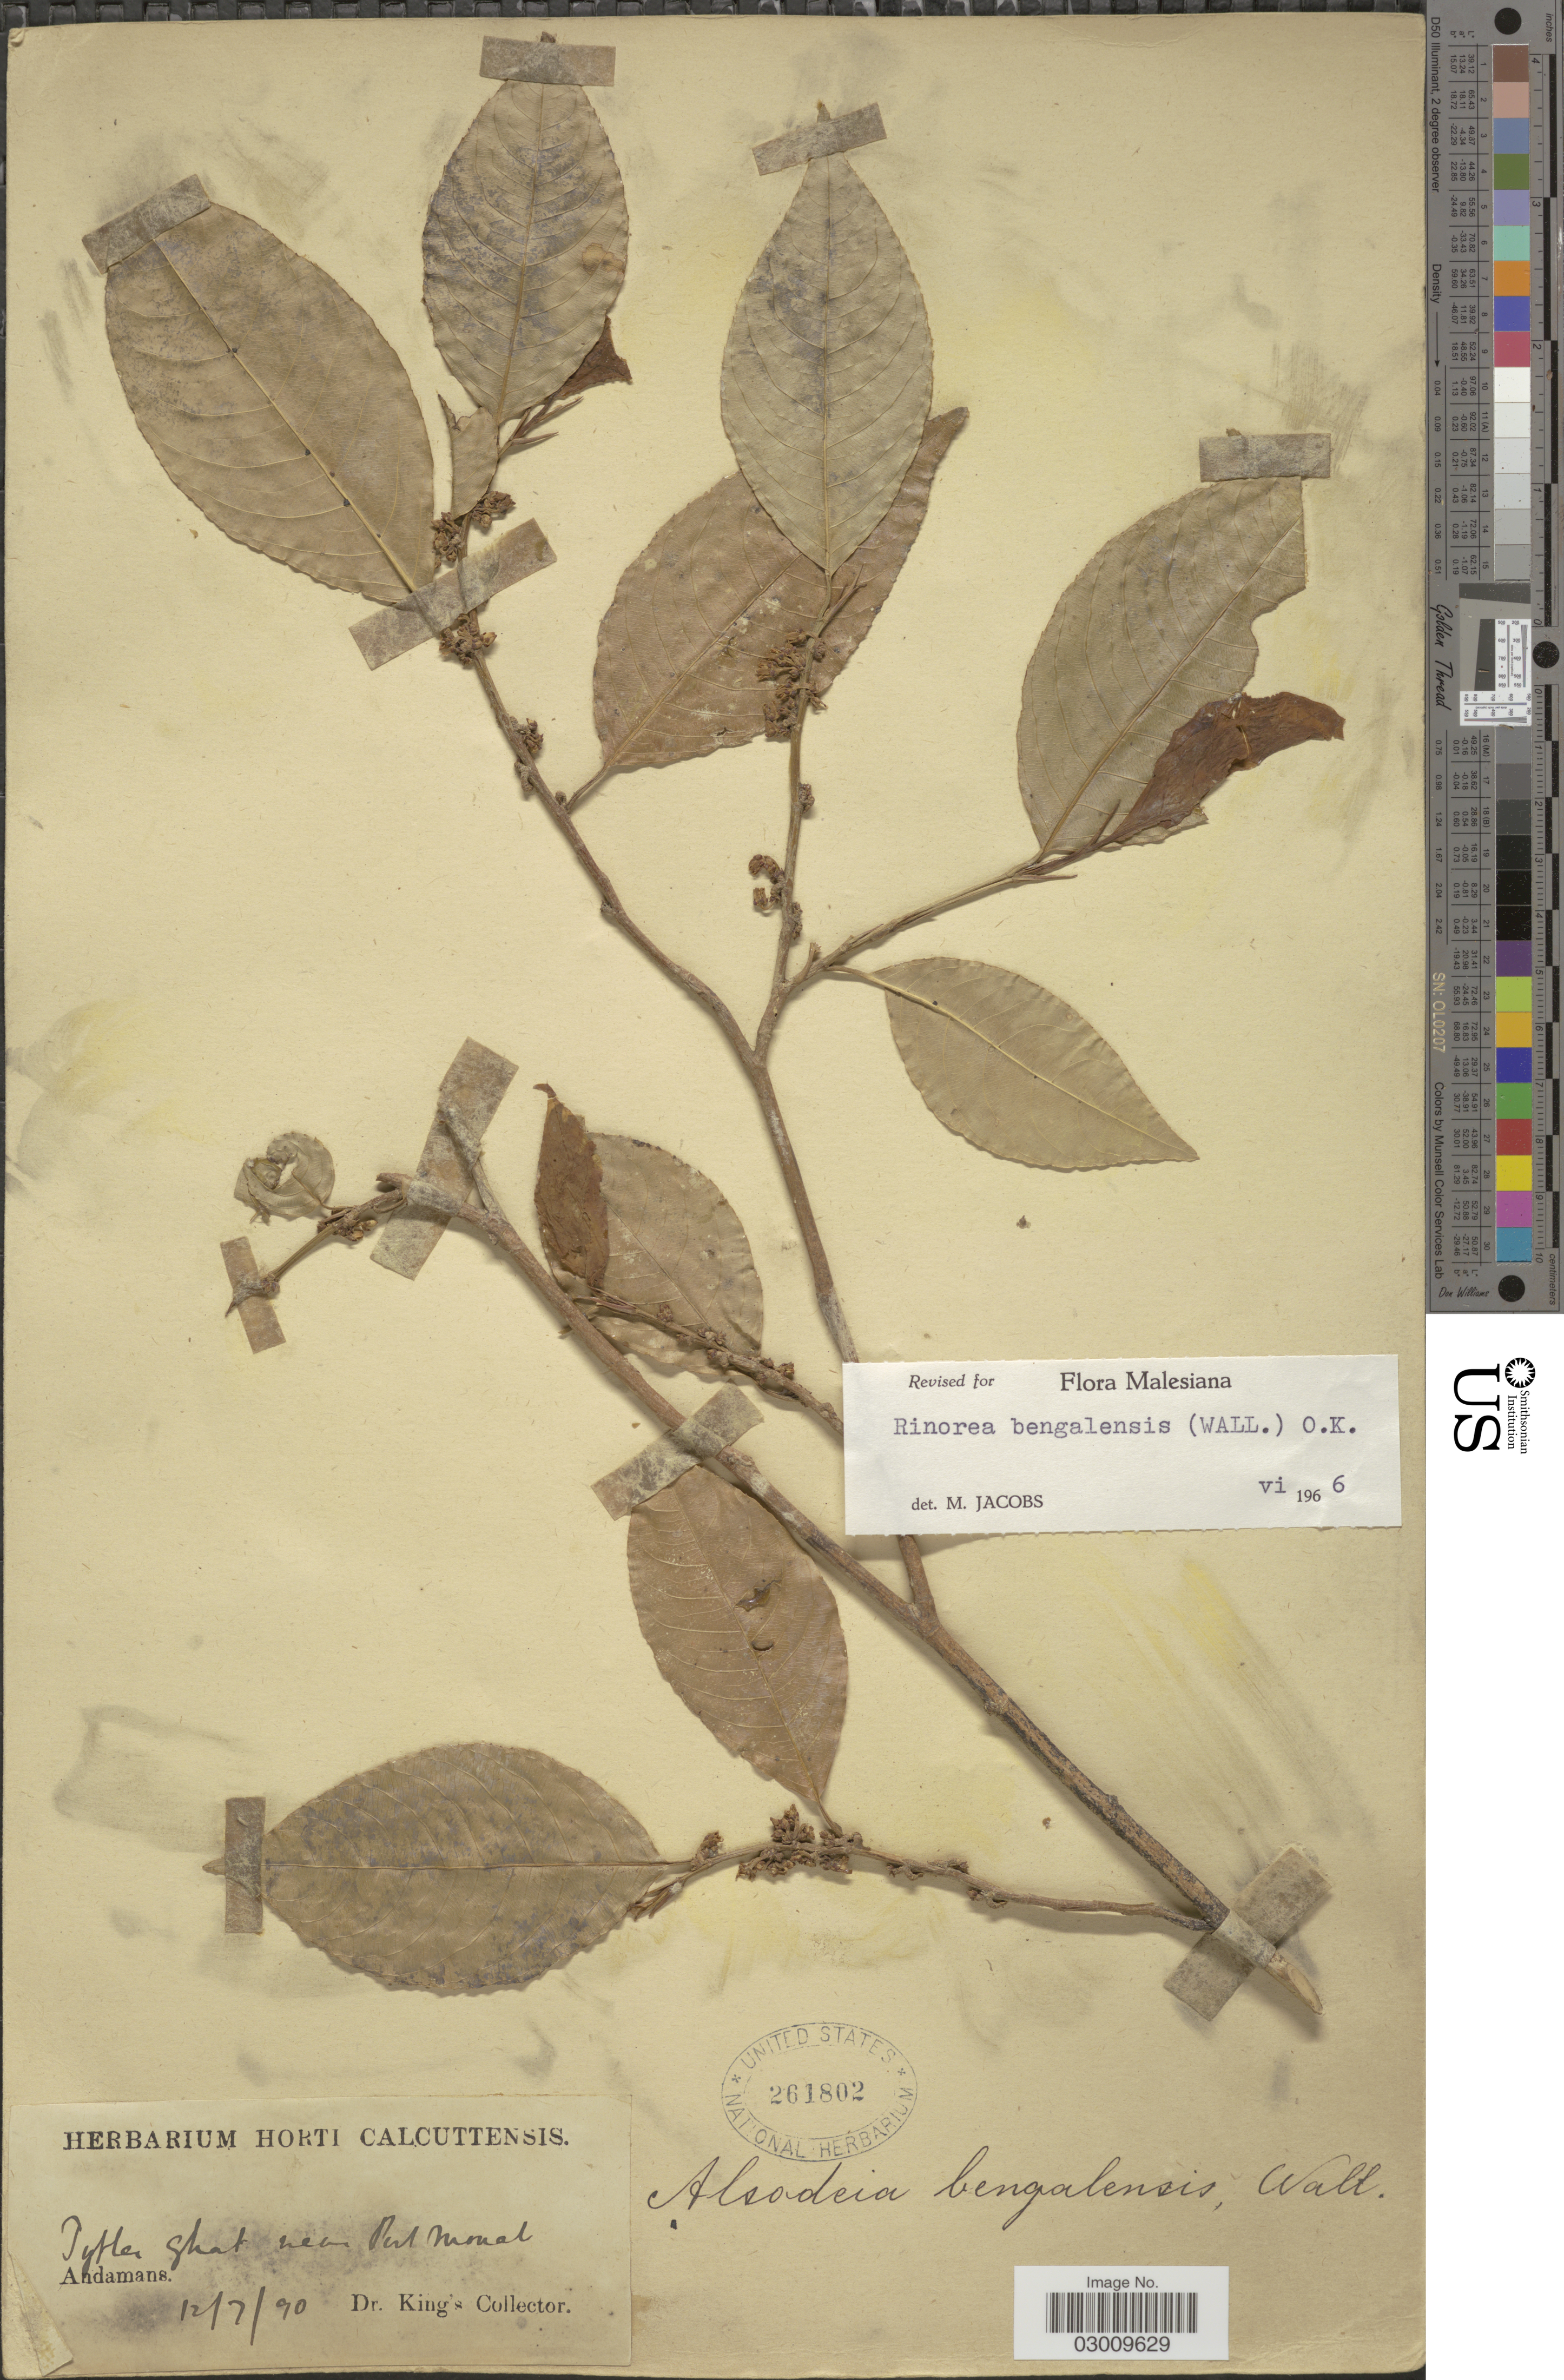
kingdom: Plantae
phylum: Tracheophyta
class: Magnoliopsida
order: Malpighiales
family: Violaceae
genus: Rinorea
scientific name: Rinorea bengalensis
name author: (Wall.) Kuntze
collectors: Dr. King's collector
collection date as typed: Transcribed d/m/y: 12/7/90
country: India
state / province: Andaman and Nicobar Islands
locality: Tytler ghat near Port Mouat. Andamans.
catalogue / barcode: US 261802